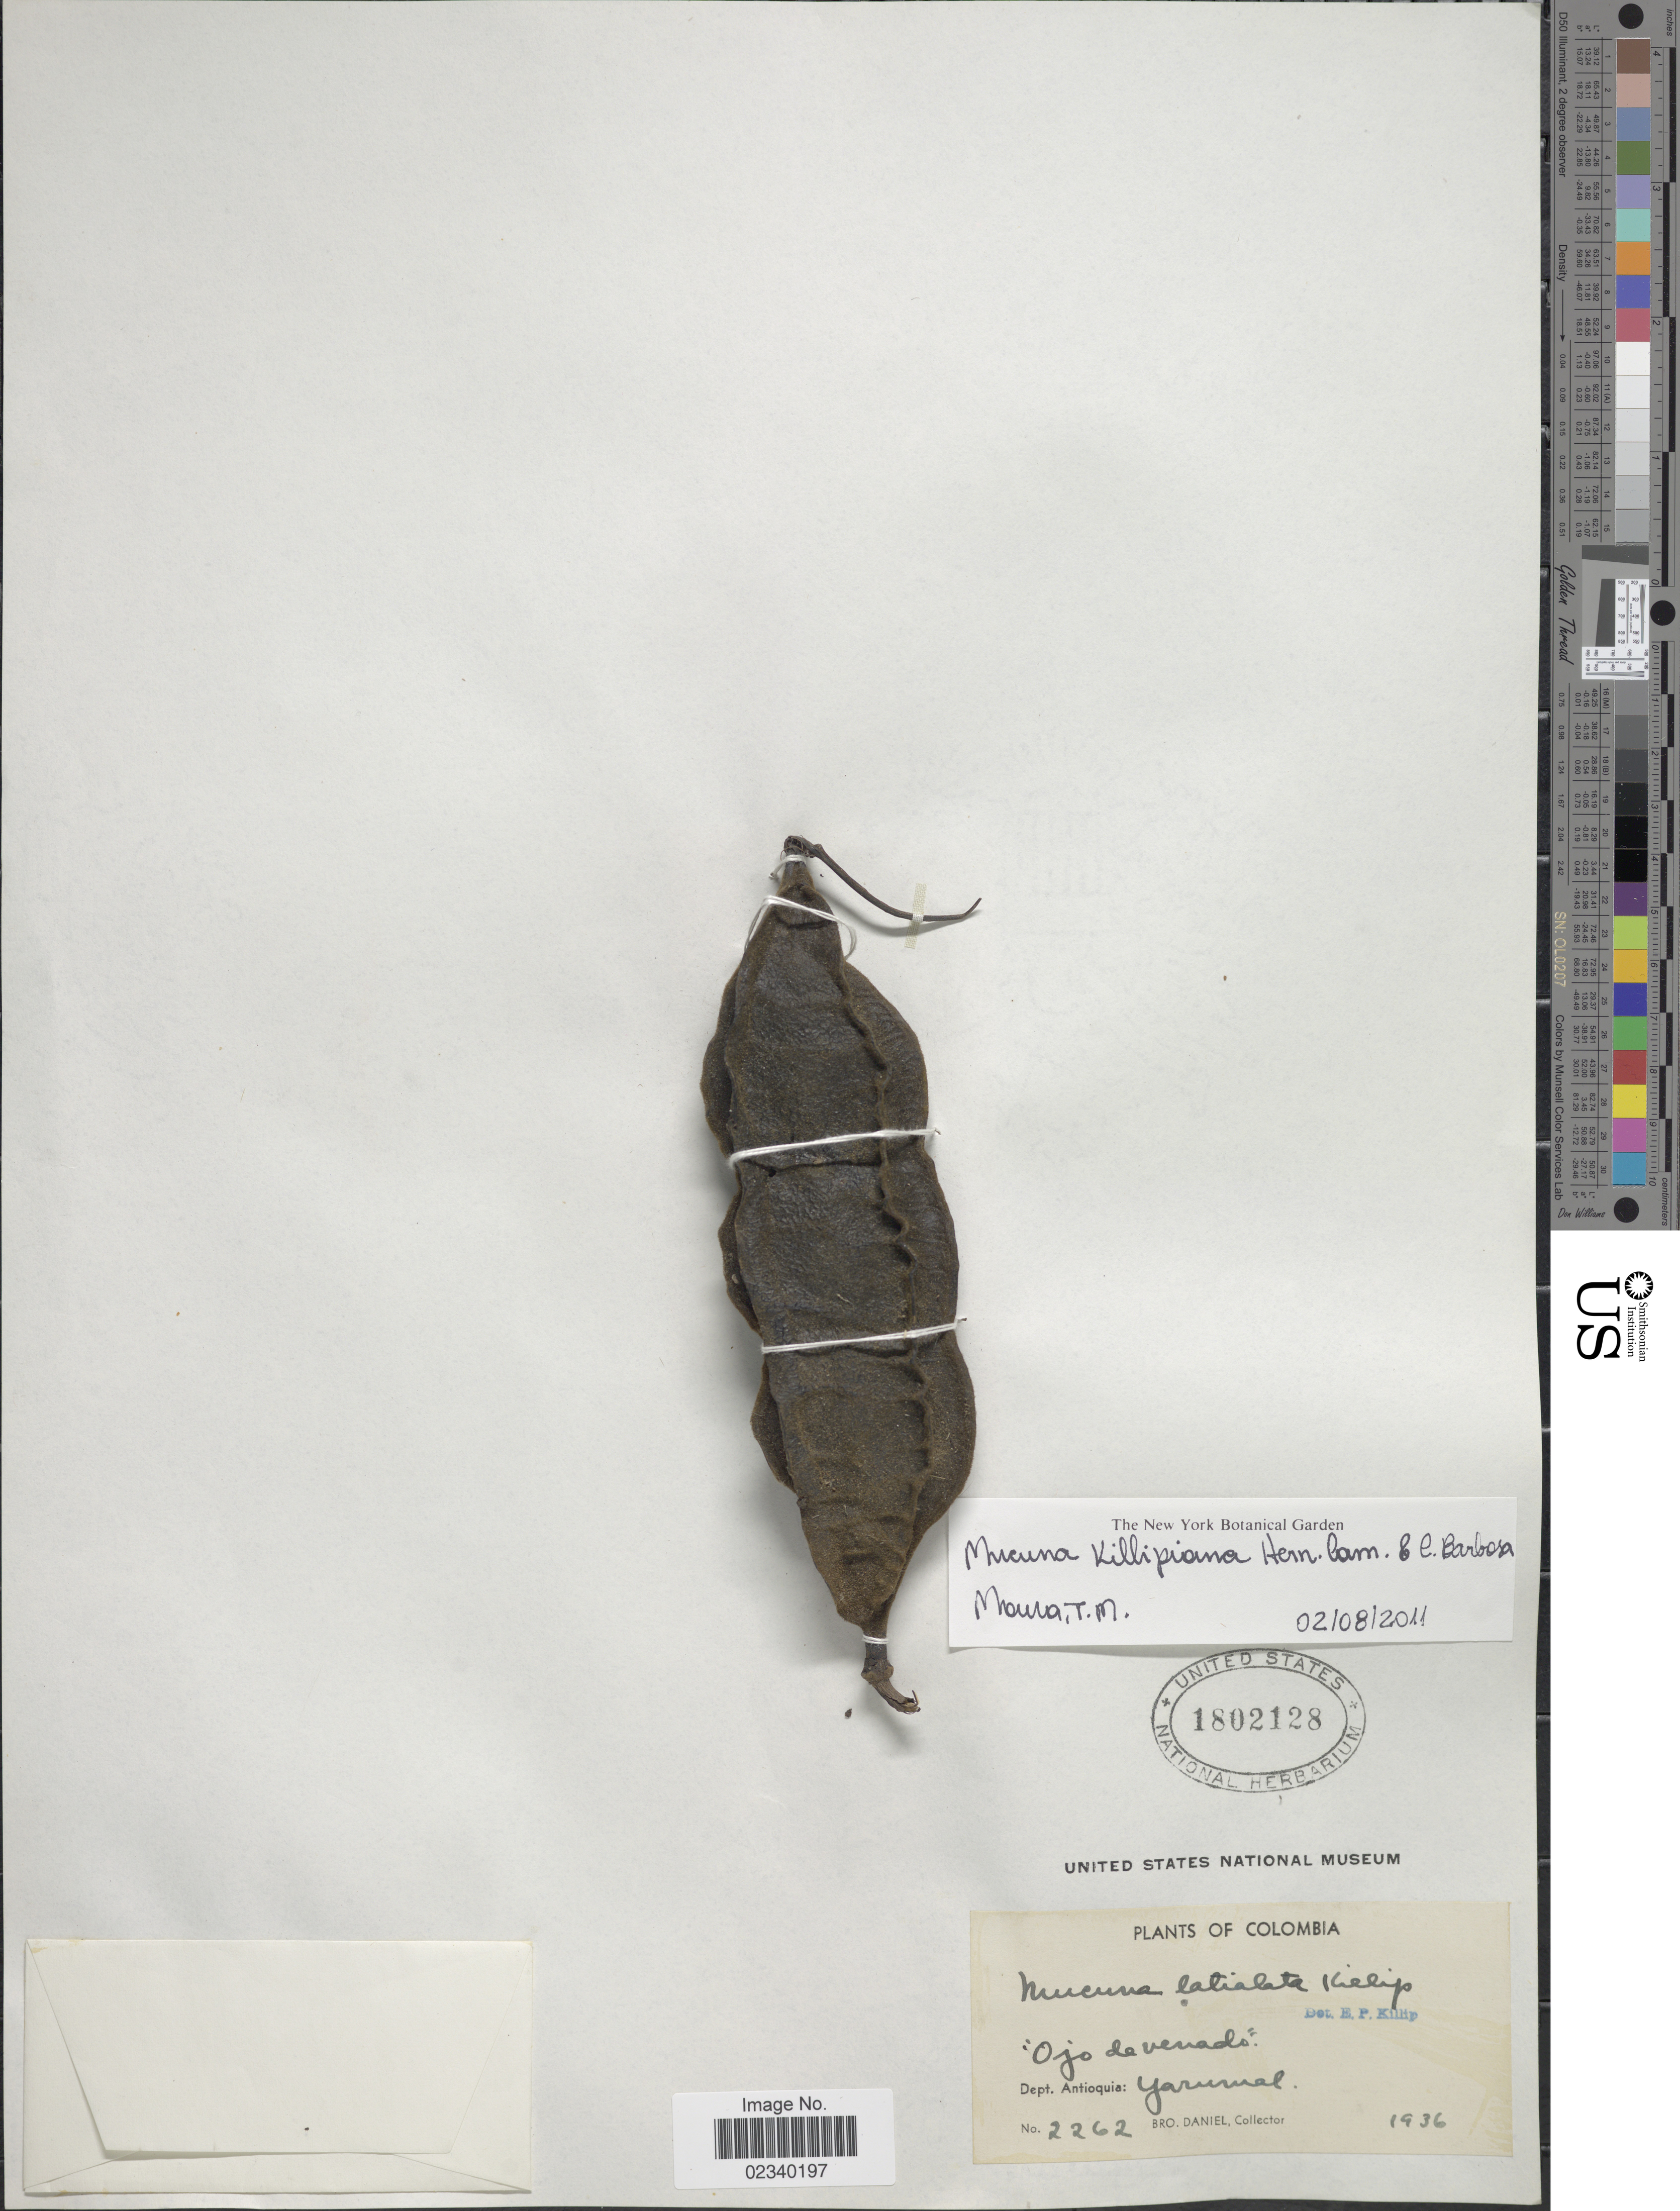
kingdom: Plantae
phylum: Tracheophyta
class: Magnoliopsida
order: Fabales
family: Fabaceae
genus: Mucuna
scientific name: Mucuna killipiana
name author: Hern. Cam. & C. Barbosa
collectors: Bro. Daniel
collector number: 2262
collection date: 1936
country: Colombia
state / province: Antioquia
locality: Dept. Antioquia: Yarumal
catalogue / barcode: US 1802128